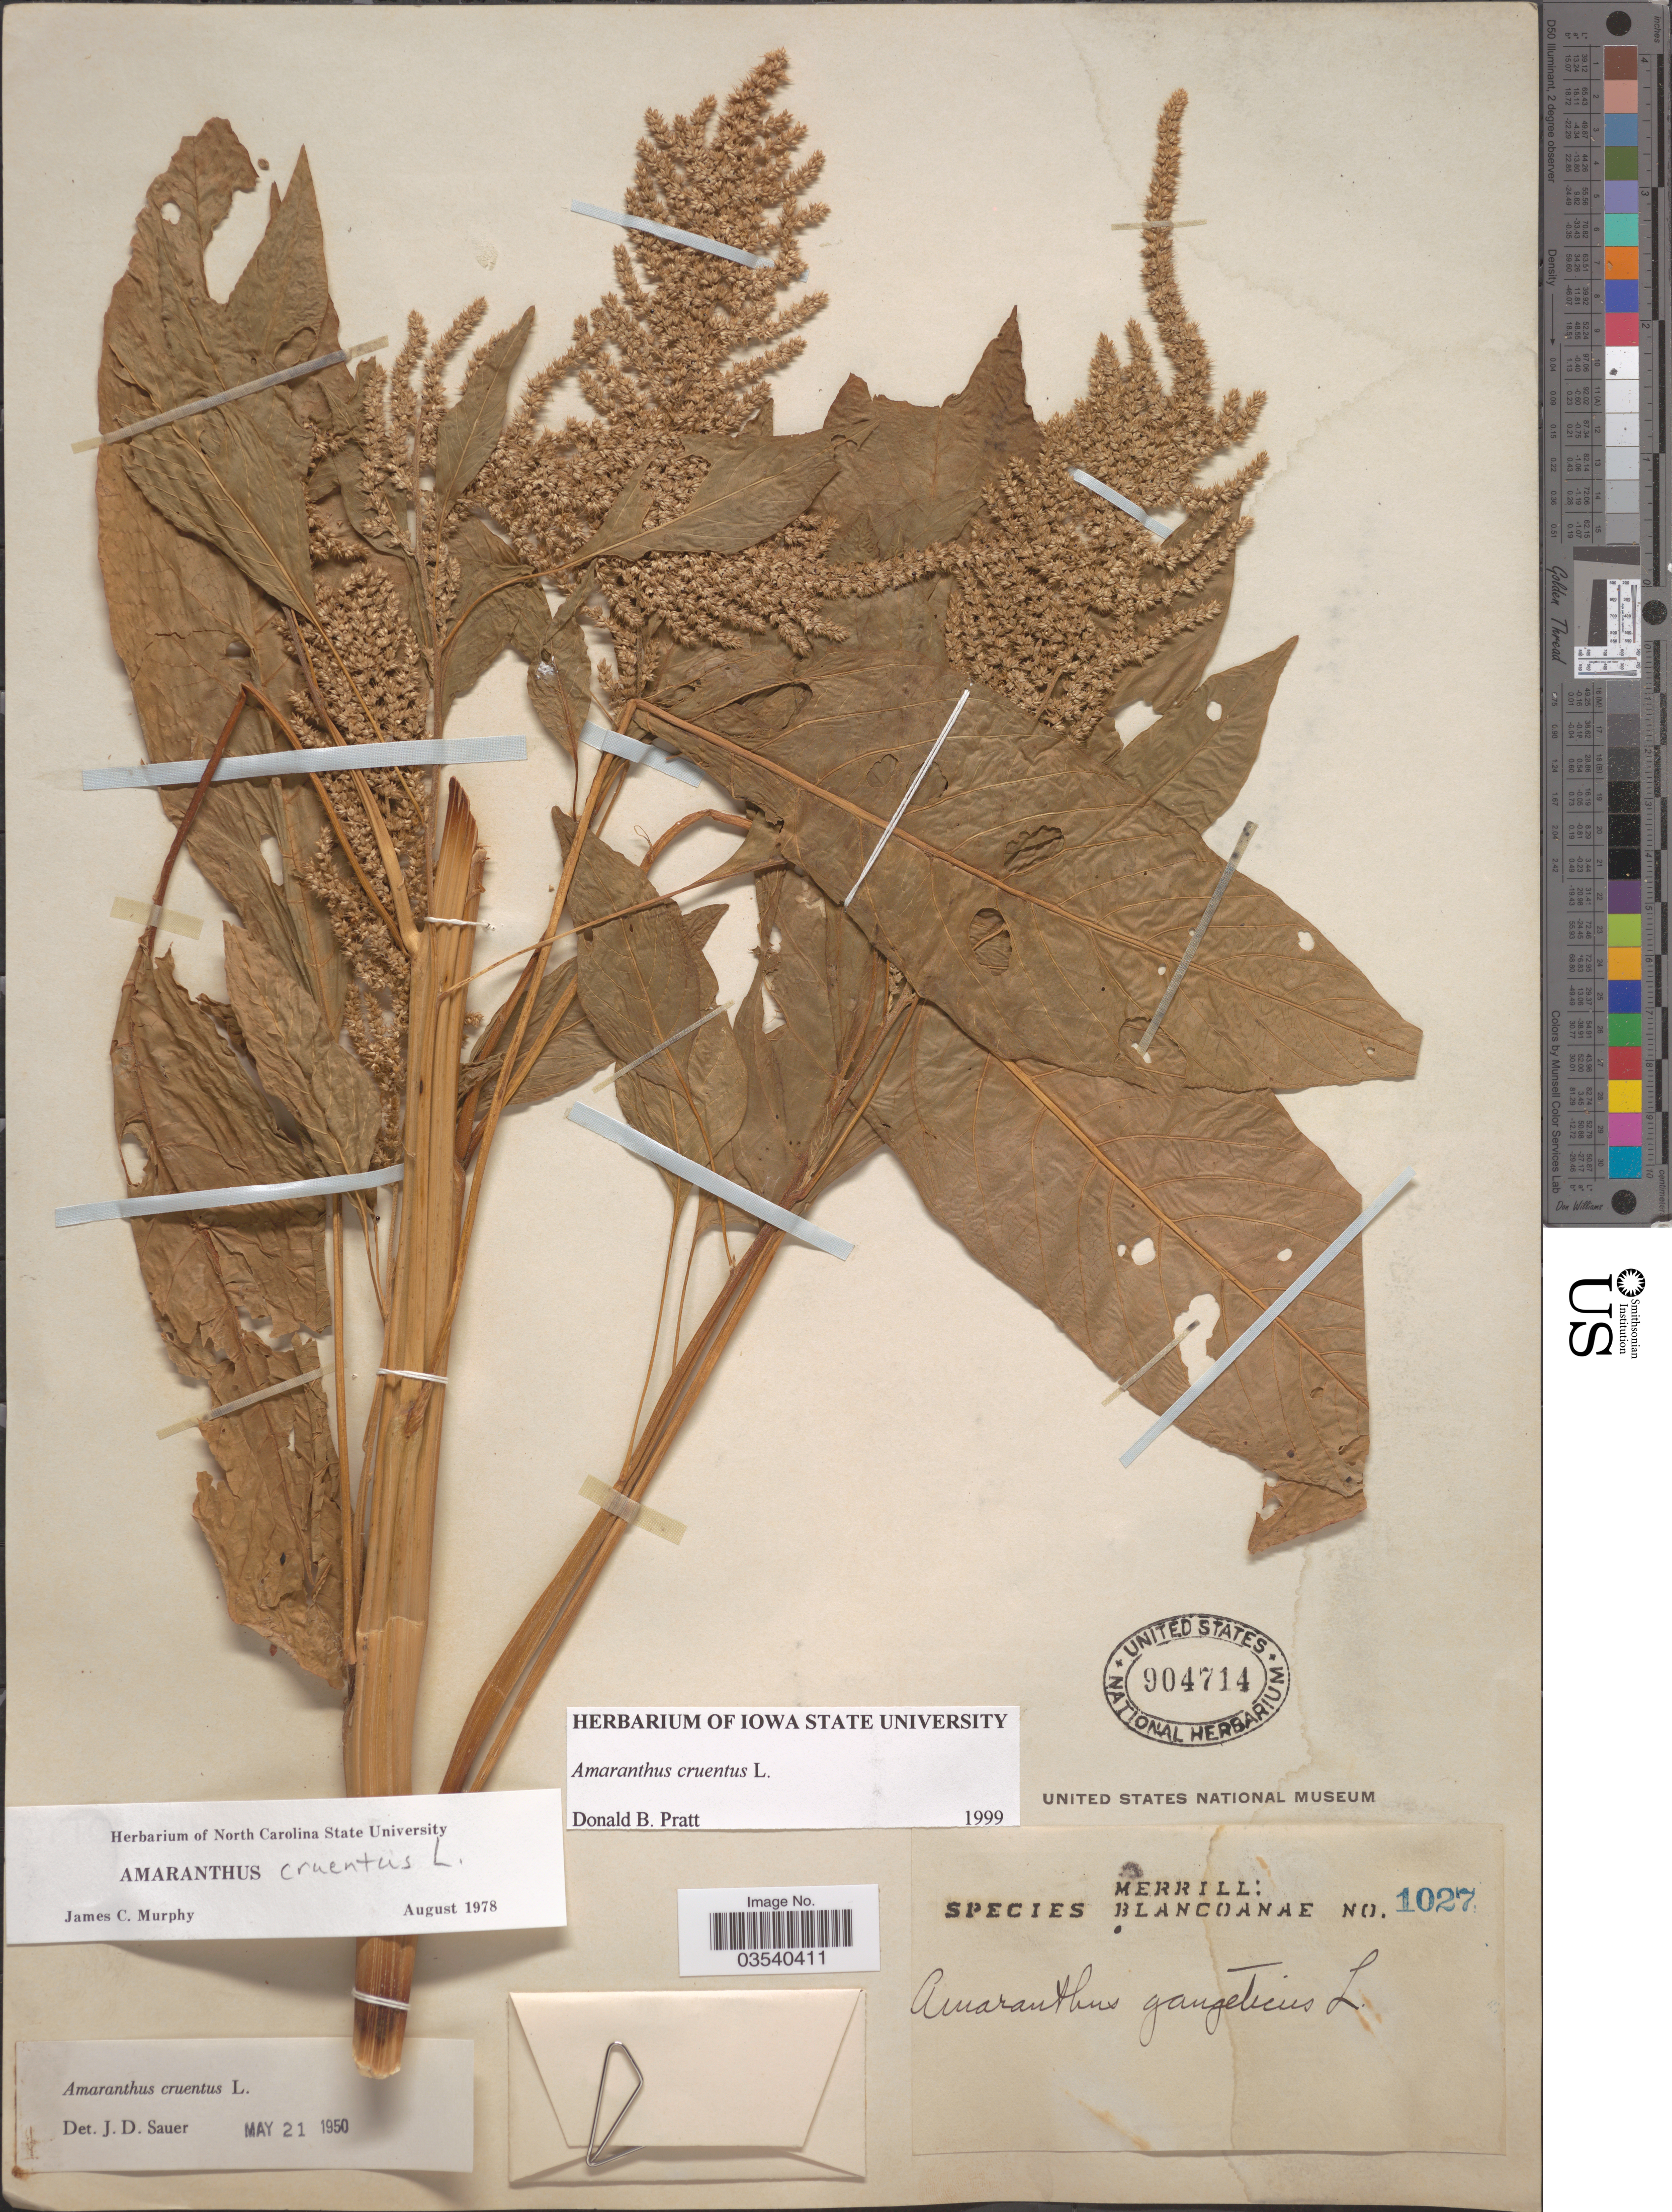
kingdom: Plantae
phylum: Tracheophyta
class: Magnoliopsida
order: Caryophyllales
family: Amaranthaceae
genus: Amaranthus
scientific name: Amaranthus cruentus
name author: L.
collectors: Merrill, --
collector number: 1027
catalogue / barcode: US 904714